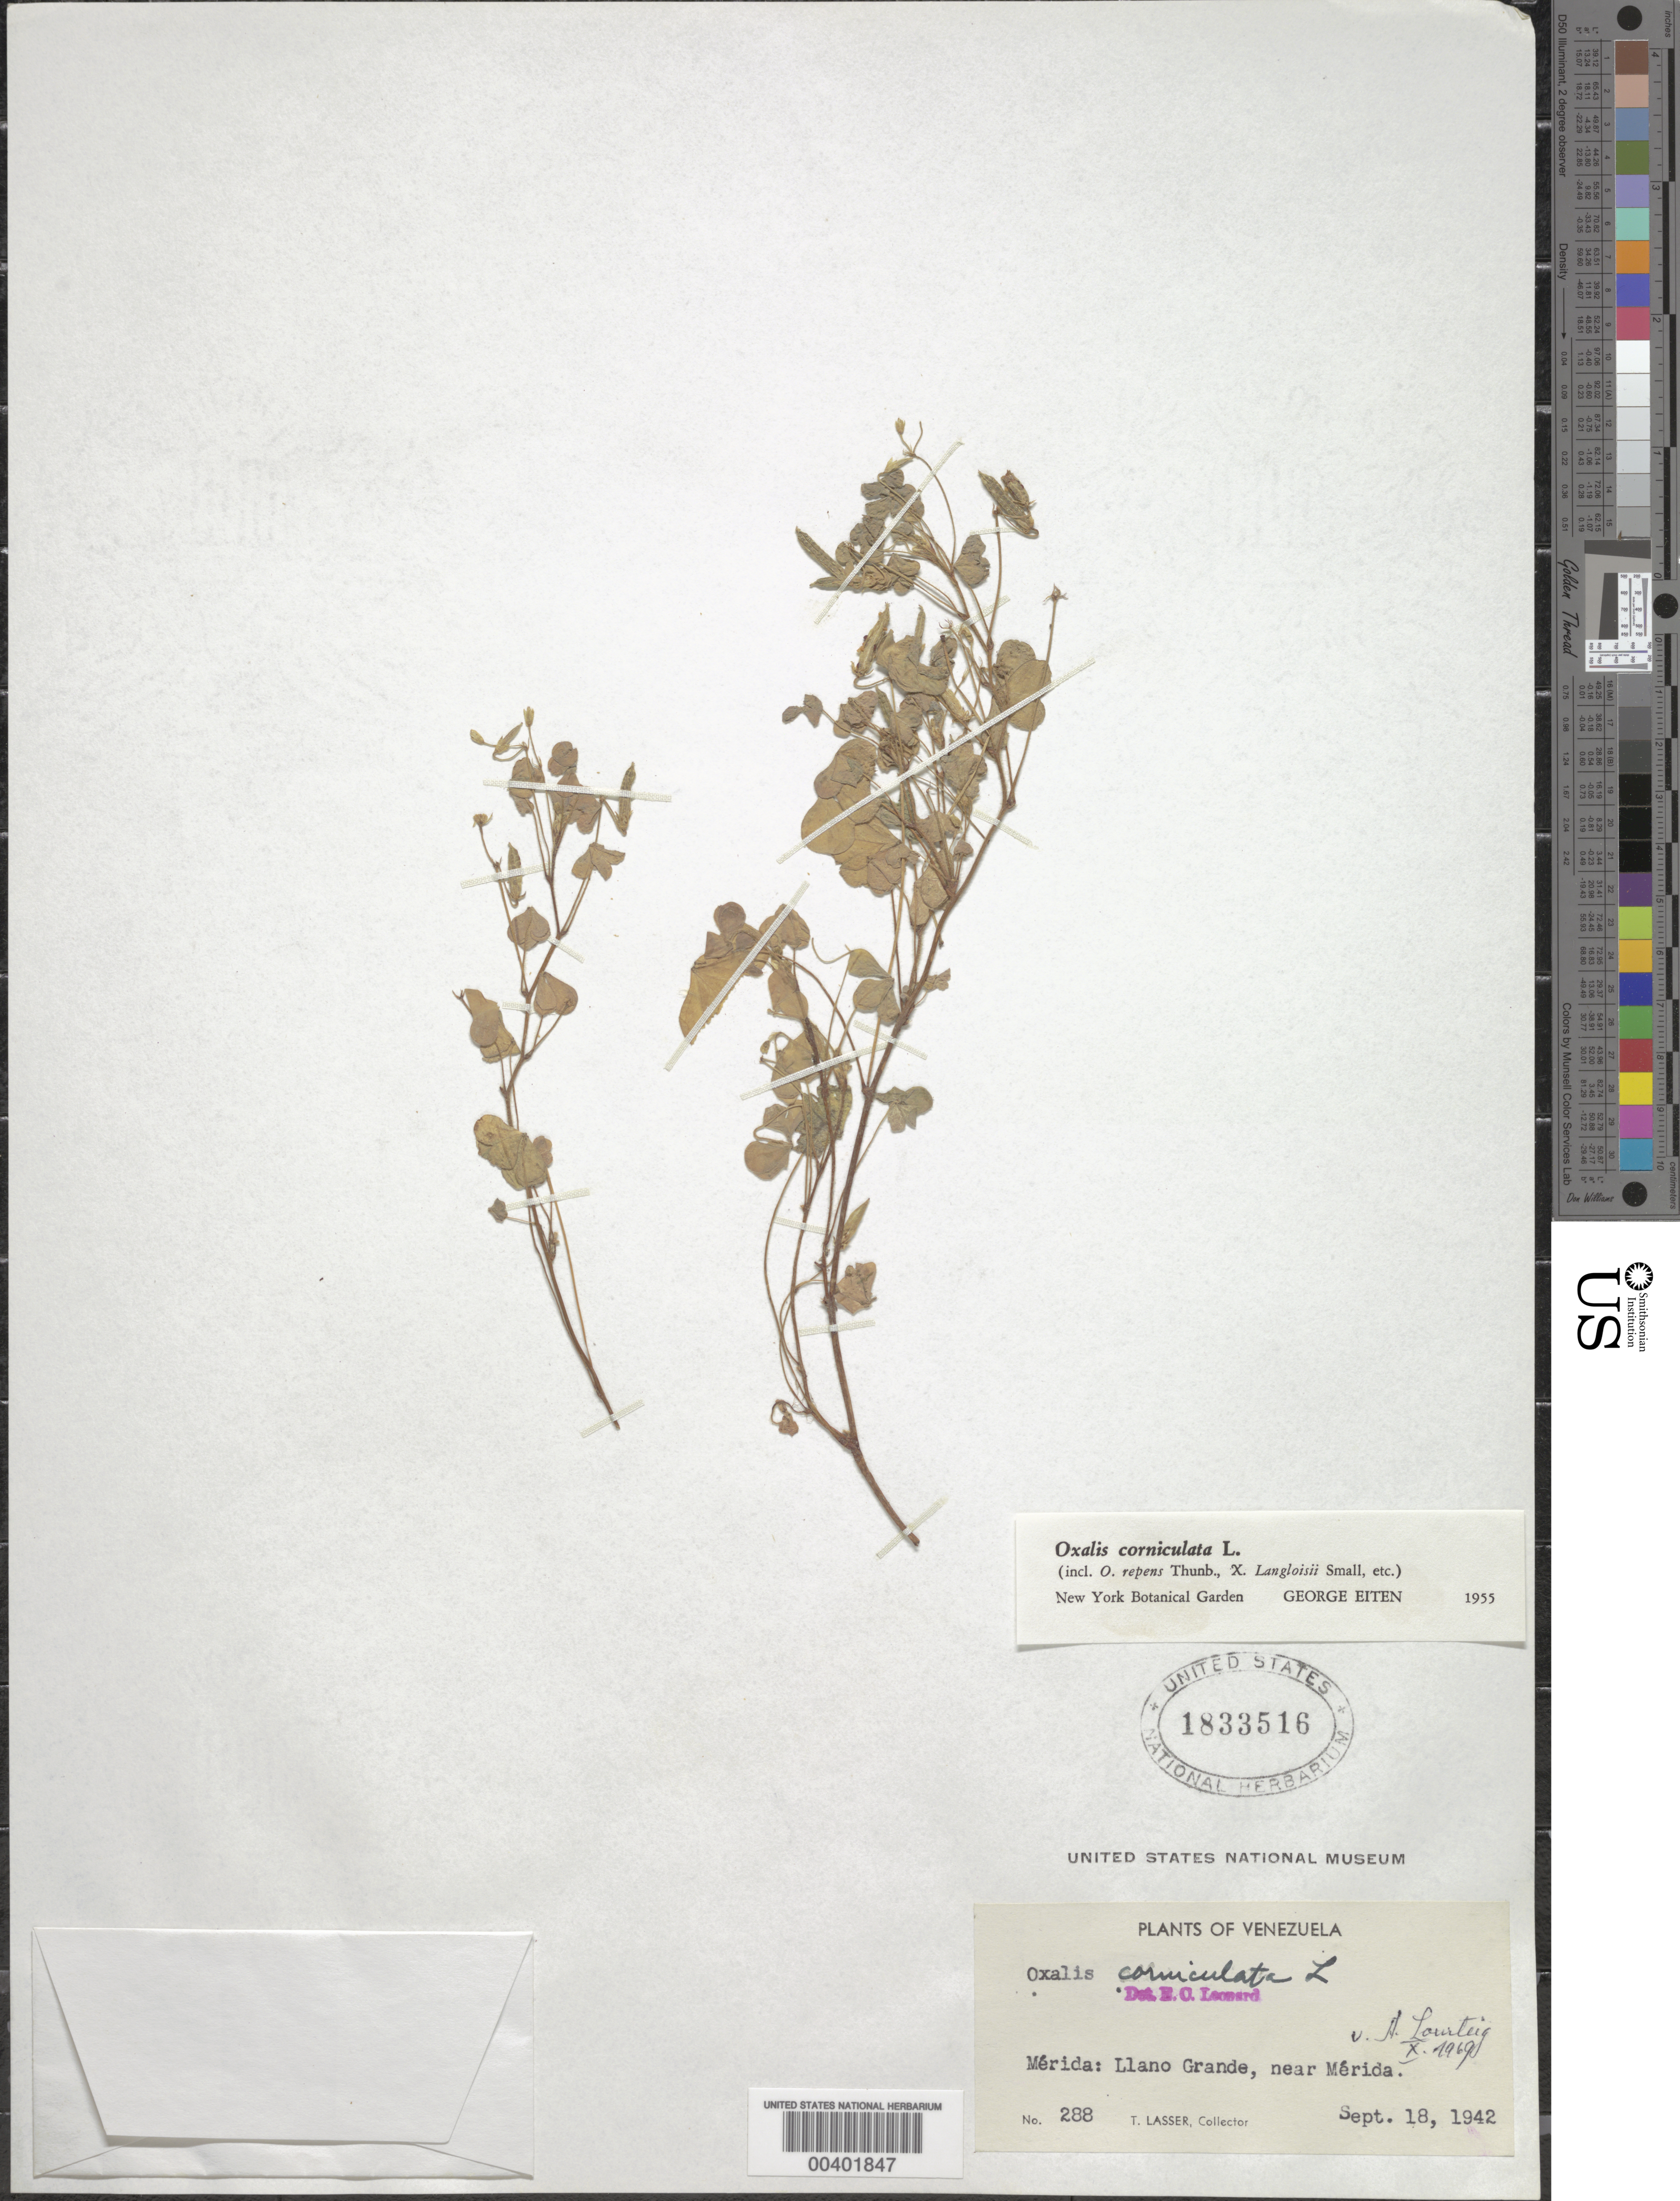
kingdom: Plantae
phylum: Tracheophyta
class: Magnoliopsida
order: Oxalidales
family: Oxalidaceae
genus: Oxalis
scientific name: Oxalis corniculata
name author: L.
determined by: Lourteig, A.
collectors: T. Lasser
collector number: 288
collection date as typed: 18 Sep 1942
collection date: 1942-09-18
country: Venezuela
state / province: Mérida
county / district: Campo Elías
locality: Llano Grande, near Merida Grande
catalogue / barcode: US 1833516